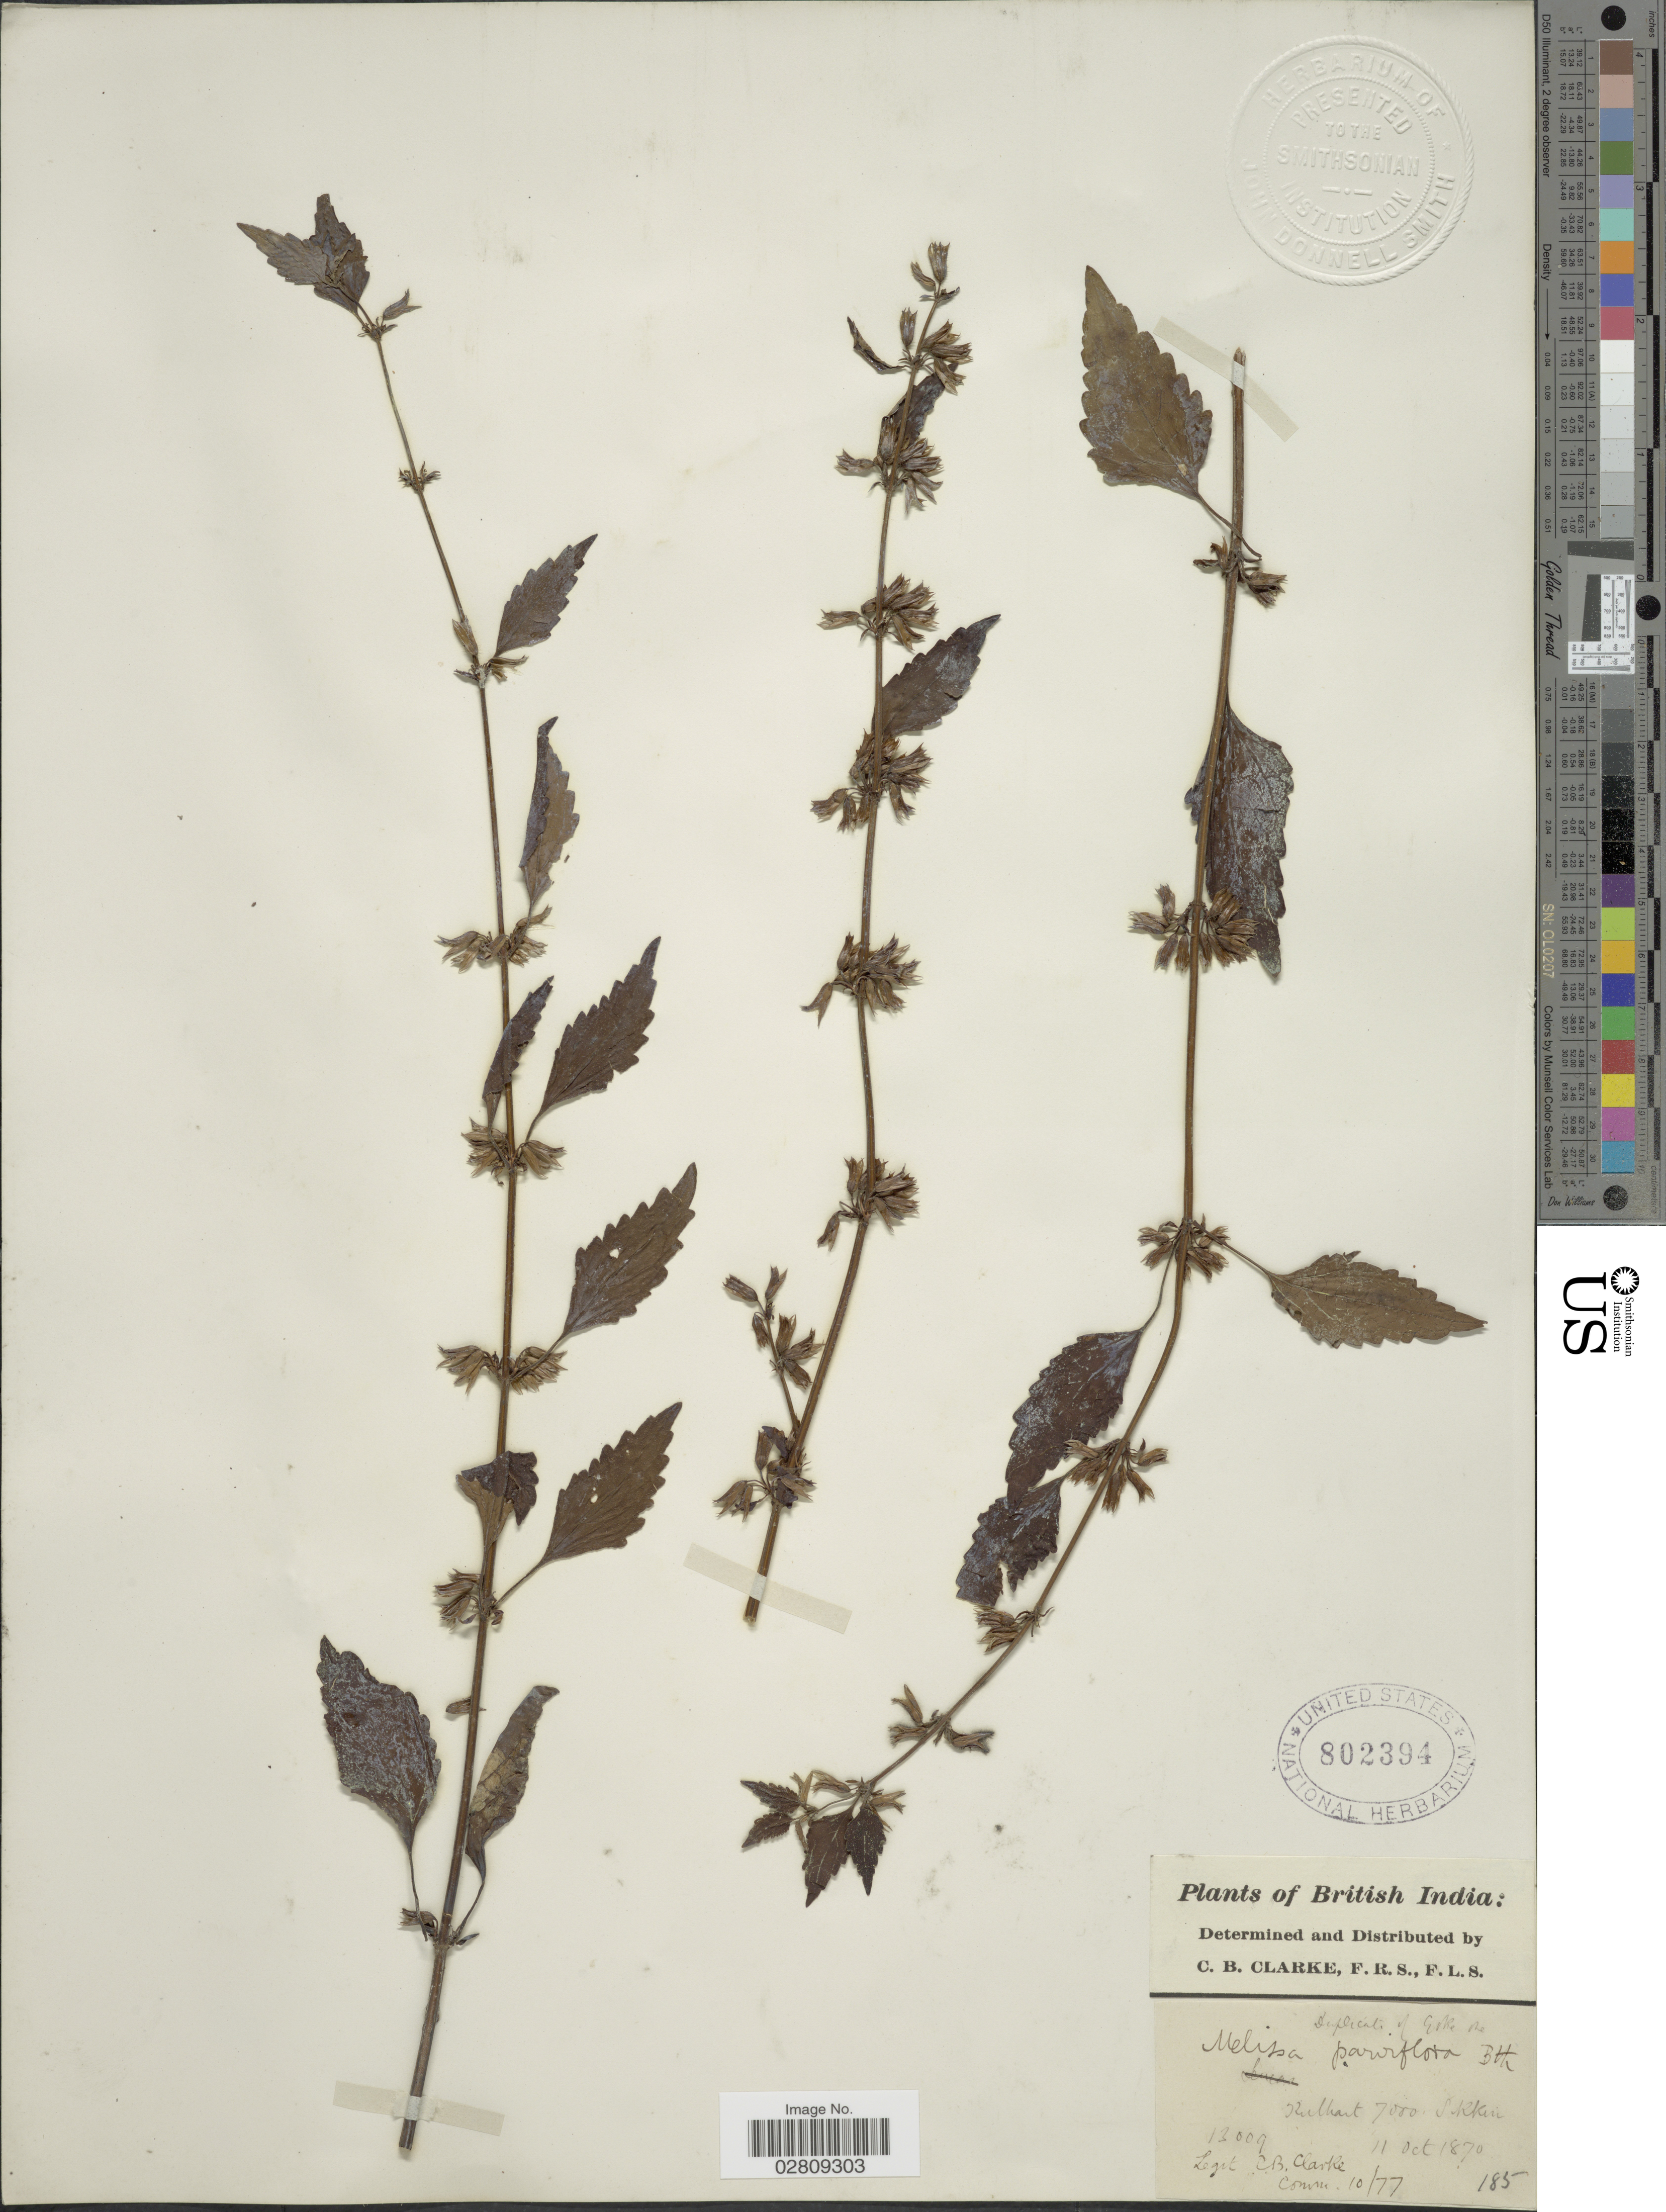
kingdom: Plantae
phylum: Tracheophyta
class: Magnoliopsida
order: Lamiales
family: Lamiaceae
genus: Melissa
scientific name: Melissa axillaris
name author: (Benth.) Bakh. f.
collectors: C. B. Clarke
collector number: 13009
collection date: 1870-10-11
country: India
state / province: Sikkim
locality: British India, Kulhait.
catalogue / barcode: US 802394